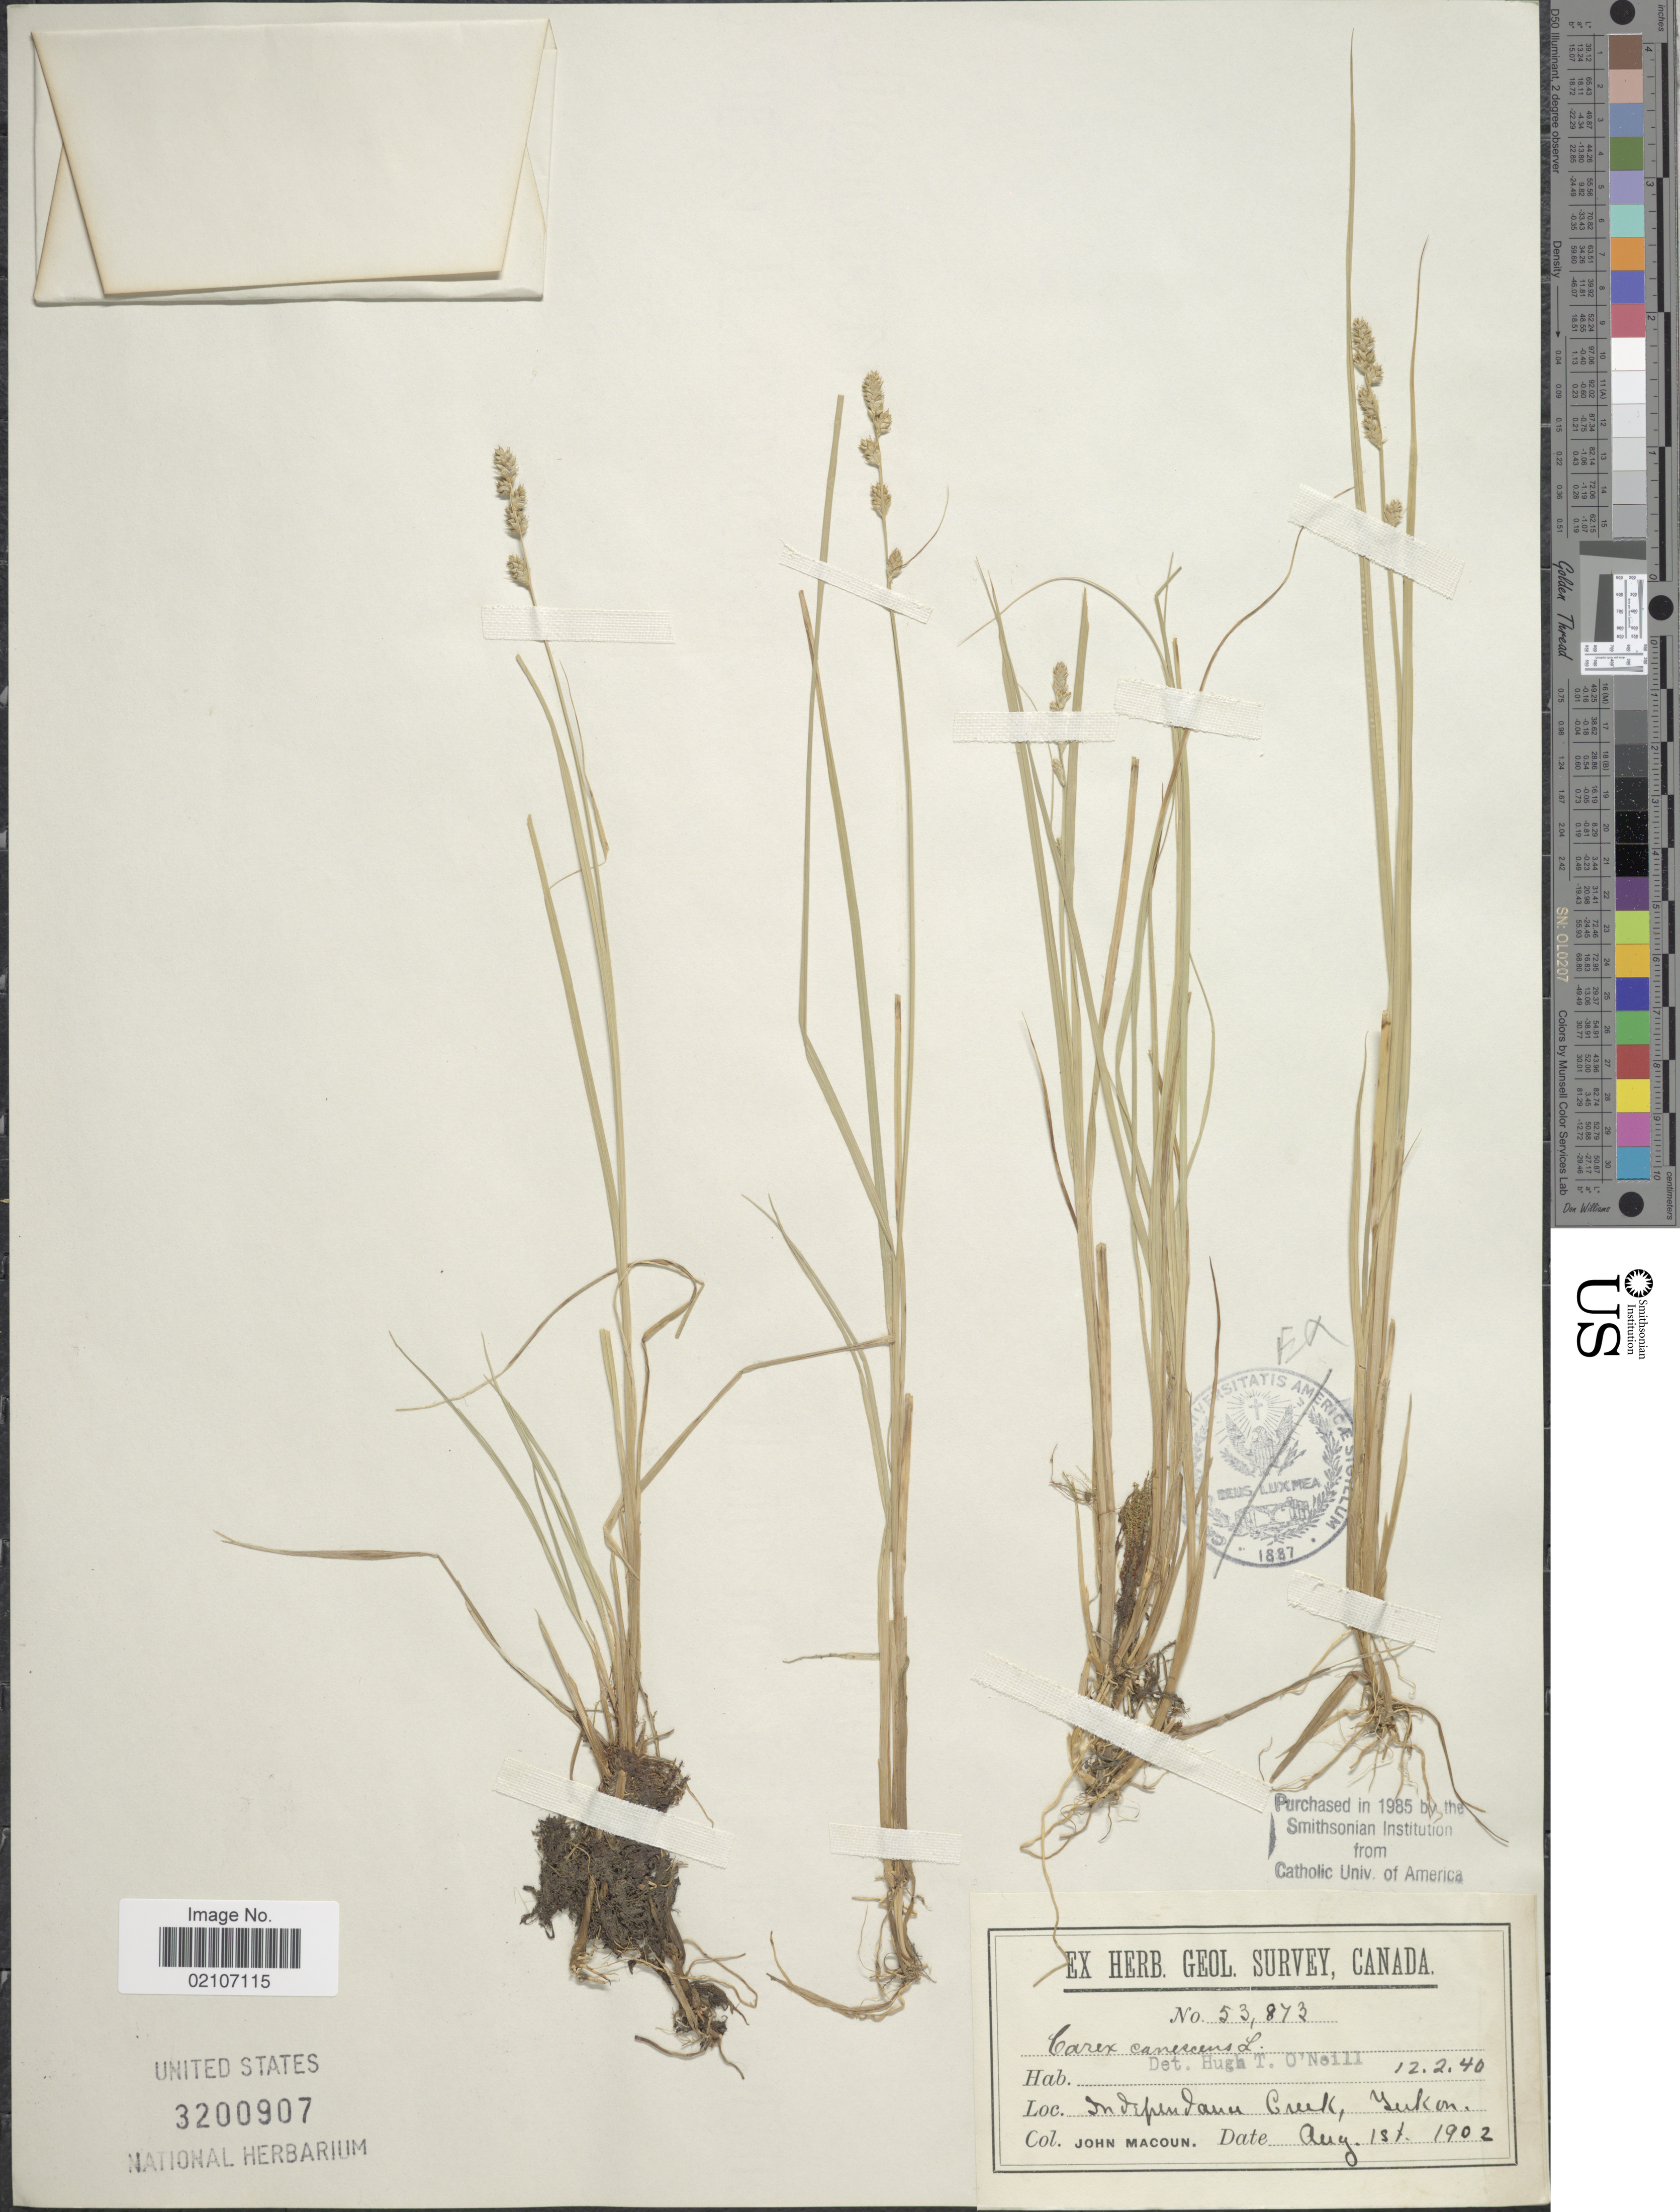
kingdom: Plantae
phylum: Tracheophyta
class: Liliopsida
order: Poales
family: Cyperaceae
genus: Carex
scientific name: Carex canescens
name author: L.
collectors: J. Macoun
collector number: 53873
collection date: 1902-08-01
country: Canada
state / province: Yukon Territory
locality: Independence Creek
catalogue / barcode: US 3200907